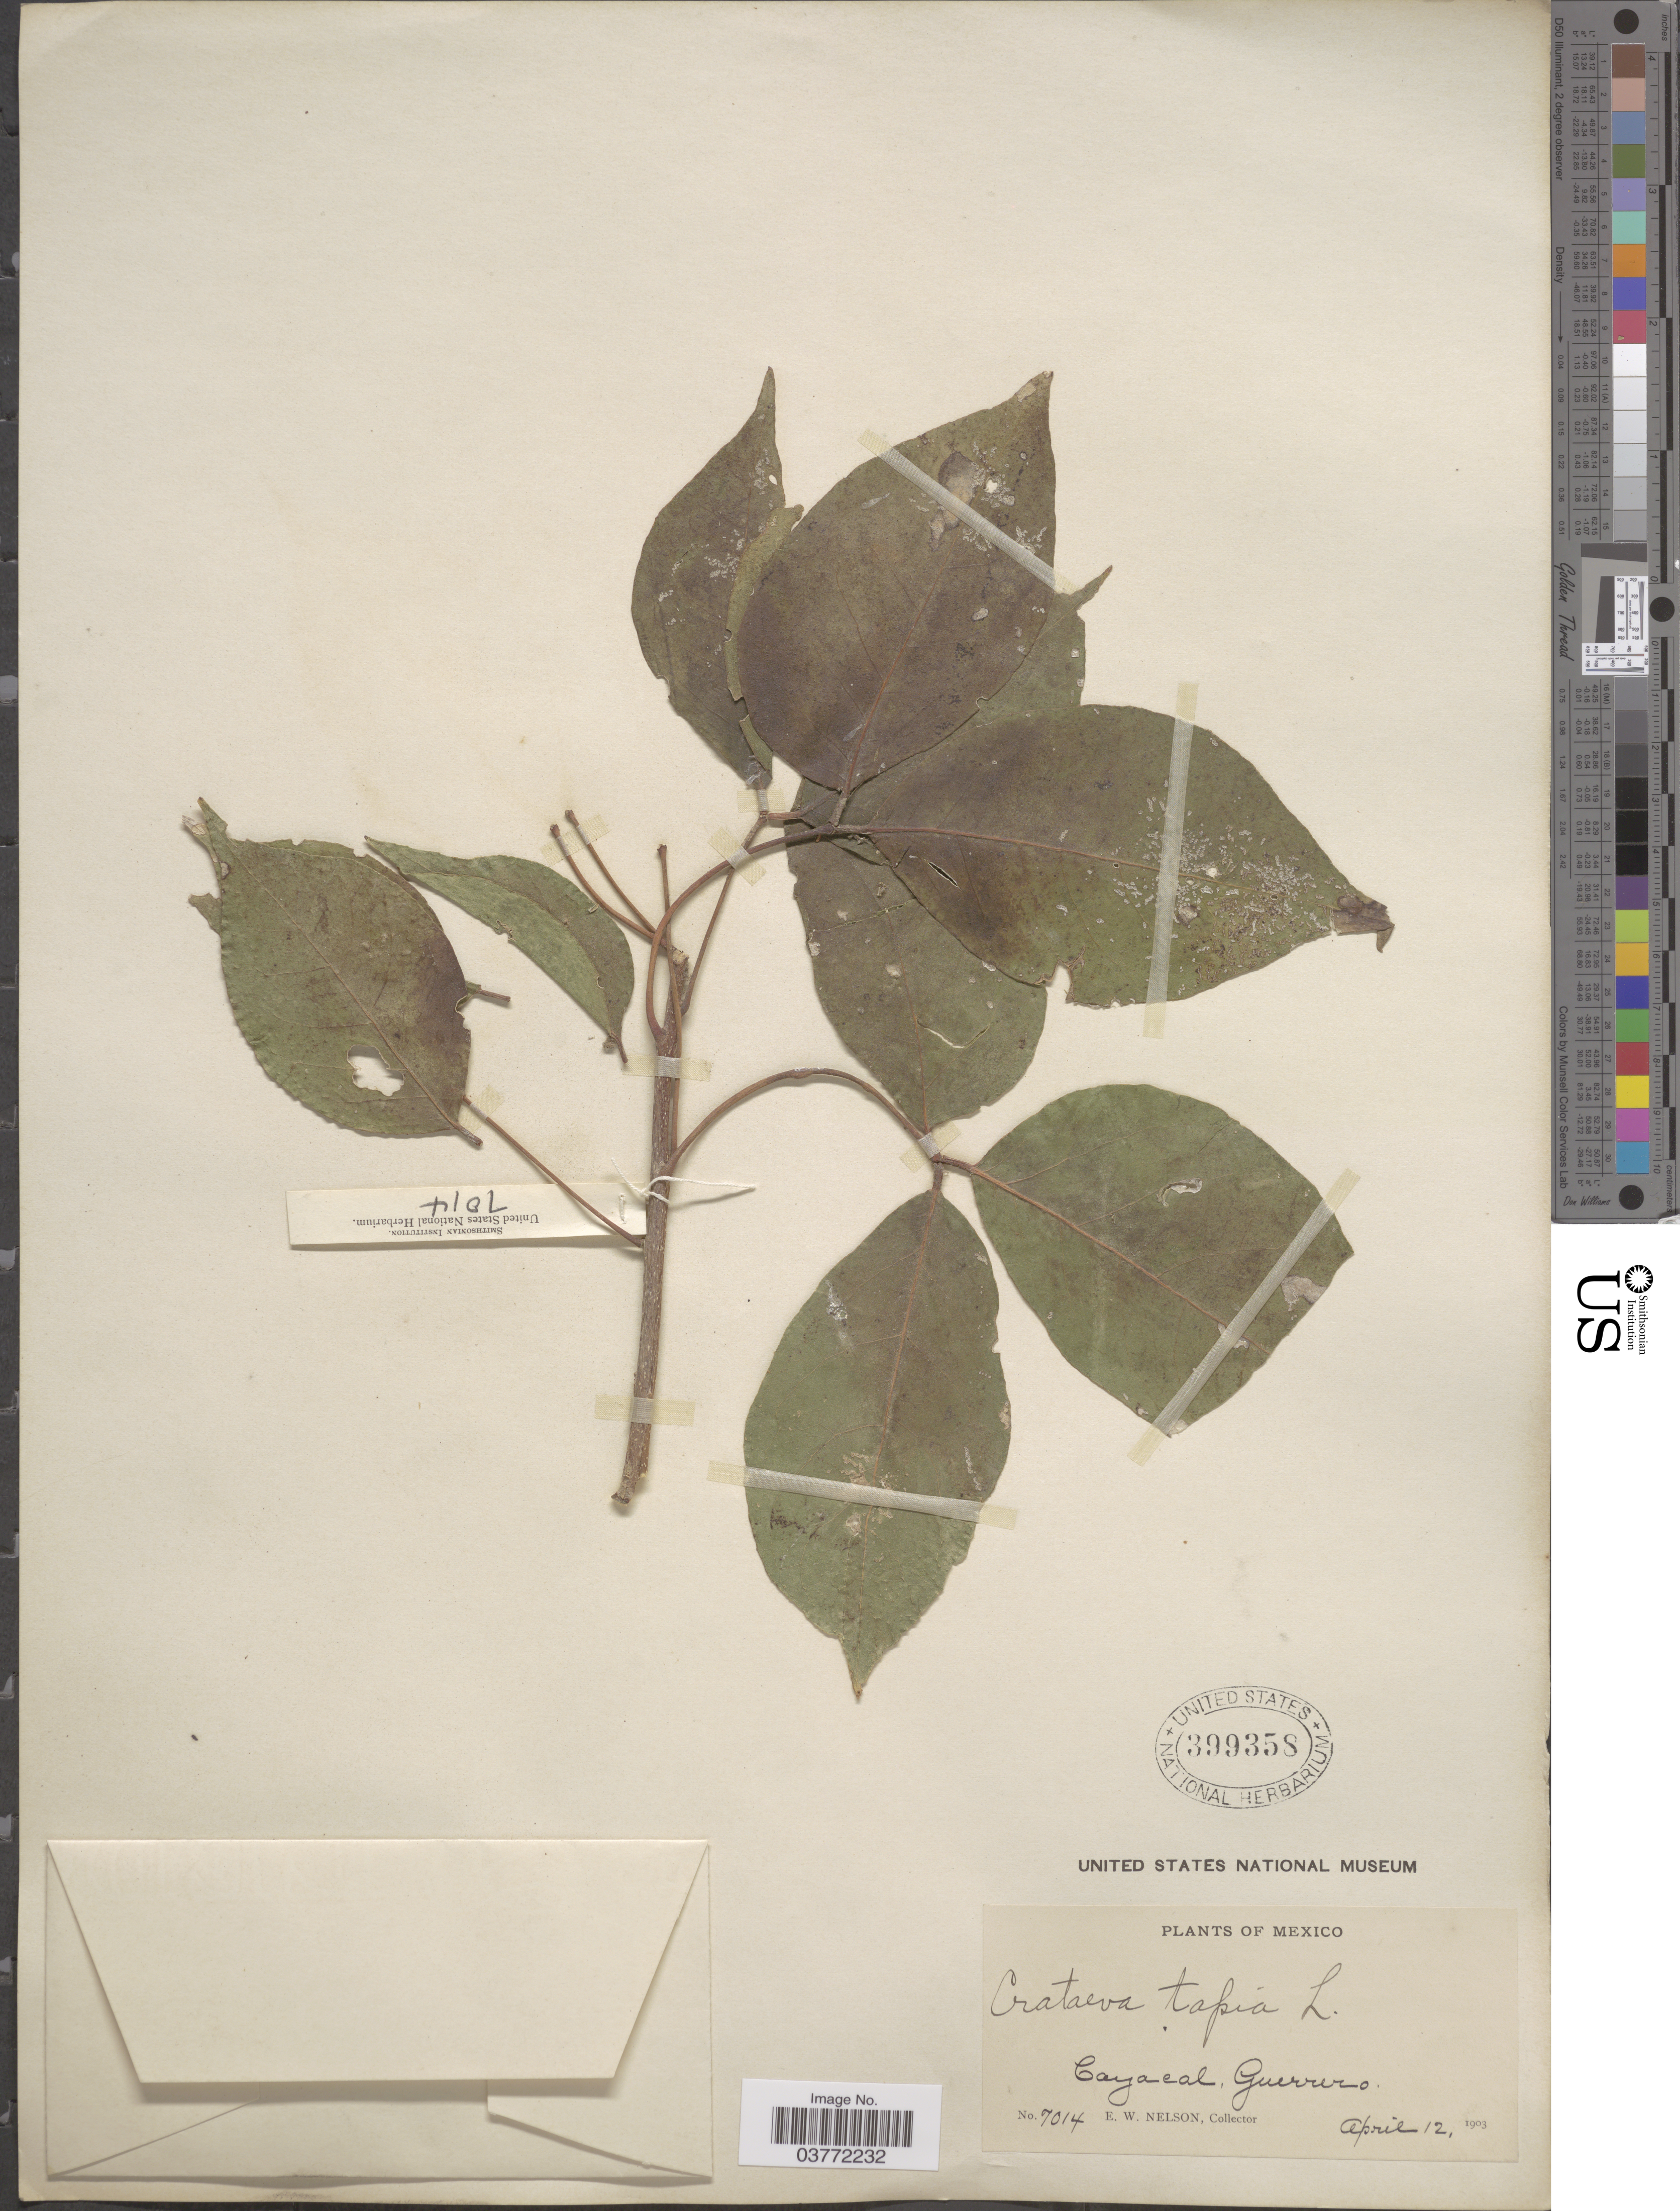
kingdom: Plantae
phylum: Tracheophyta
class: Magnoliopsida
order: Brassicales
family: Capparaceae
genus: Crateva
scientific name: Crateva tapia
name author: L.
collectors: E. W. Nelson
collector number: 7014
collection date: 1903-04-12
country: Mexico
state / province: Guerrero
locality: Cayacal.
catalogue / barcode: US 399358